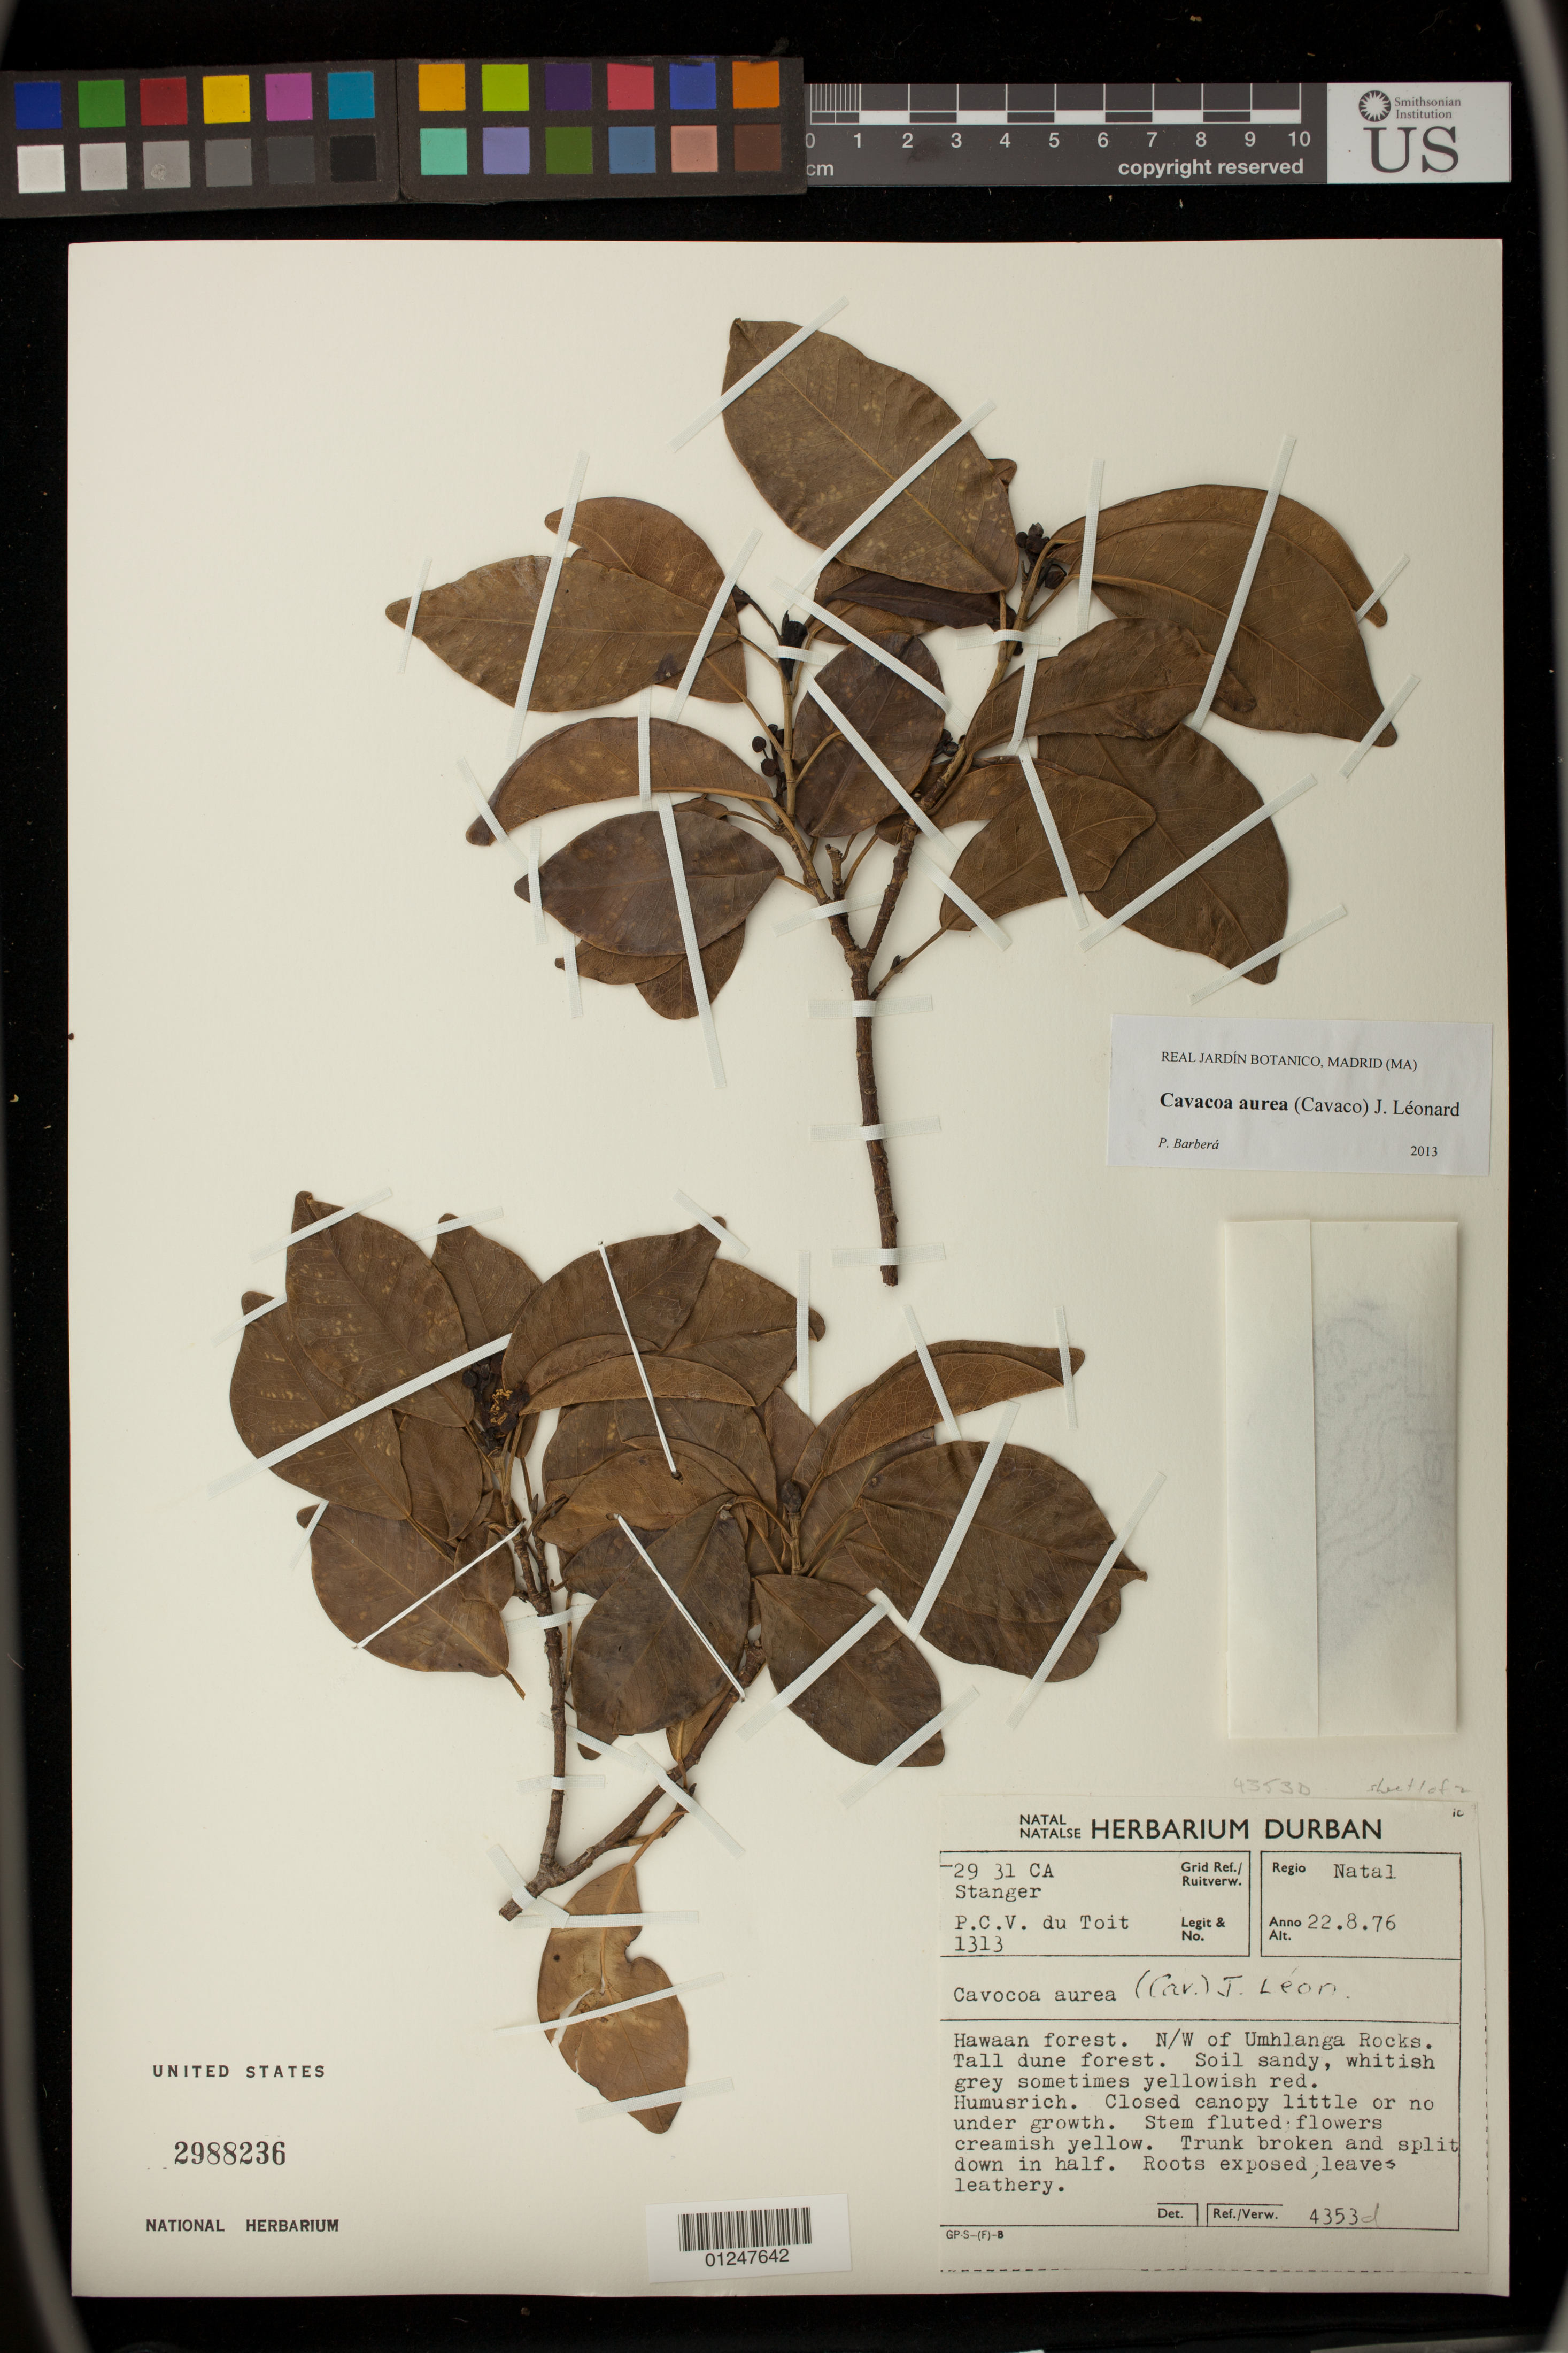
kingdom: Plantae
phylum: Tracheophyta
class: Magnoliopsida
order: Malpighiales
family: Euphorbiaceae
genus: Cavacoa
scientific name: Cavacoa aurea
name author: (Cavaco) J. Léonard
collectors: P. Du Toit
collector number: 1313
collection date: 1976-08-22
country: South Africa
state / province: KwaZulu-Natal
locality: Stanger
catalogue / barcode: US 2988236